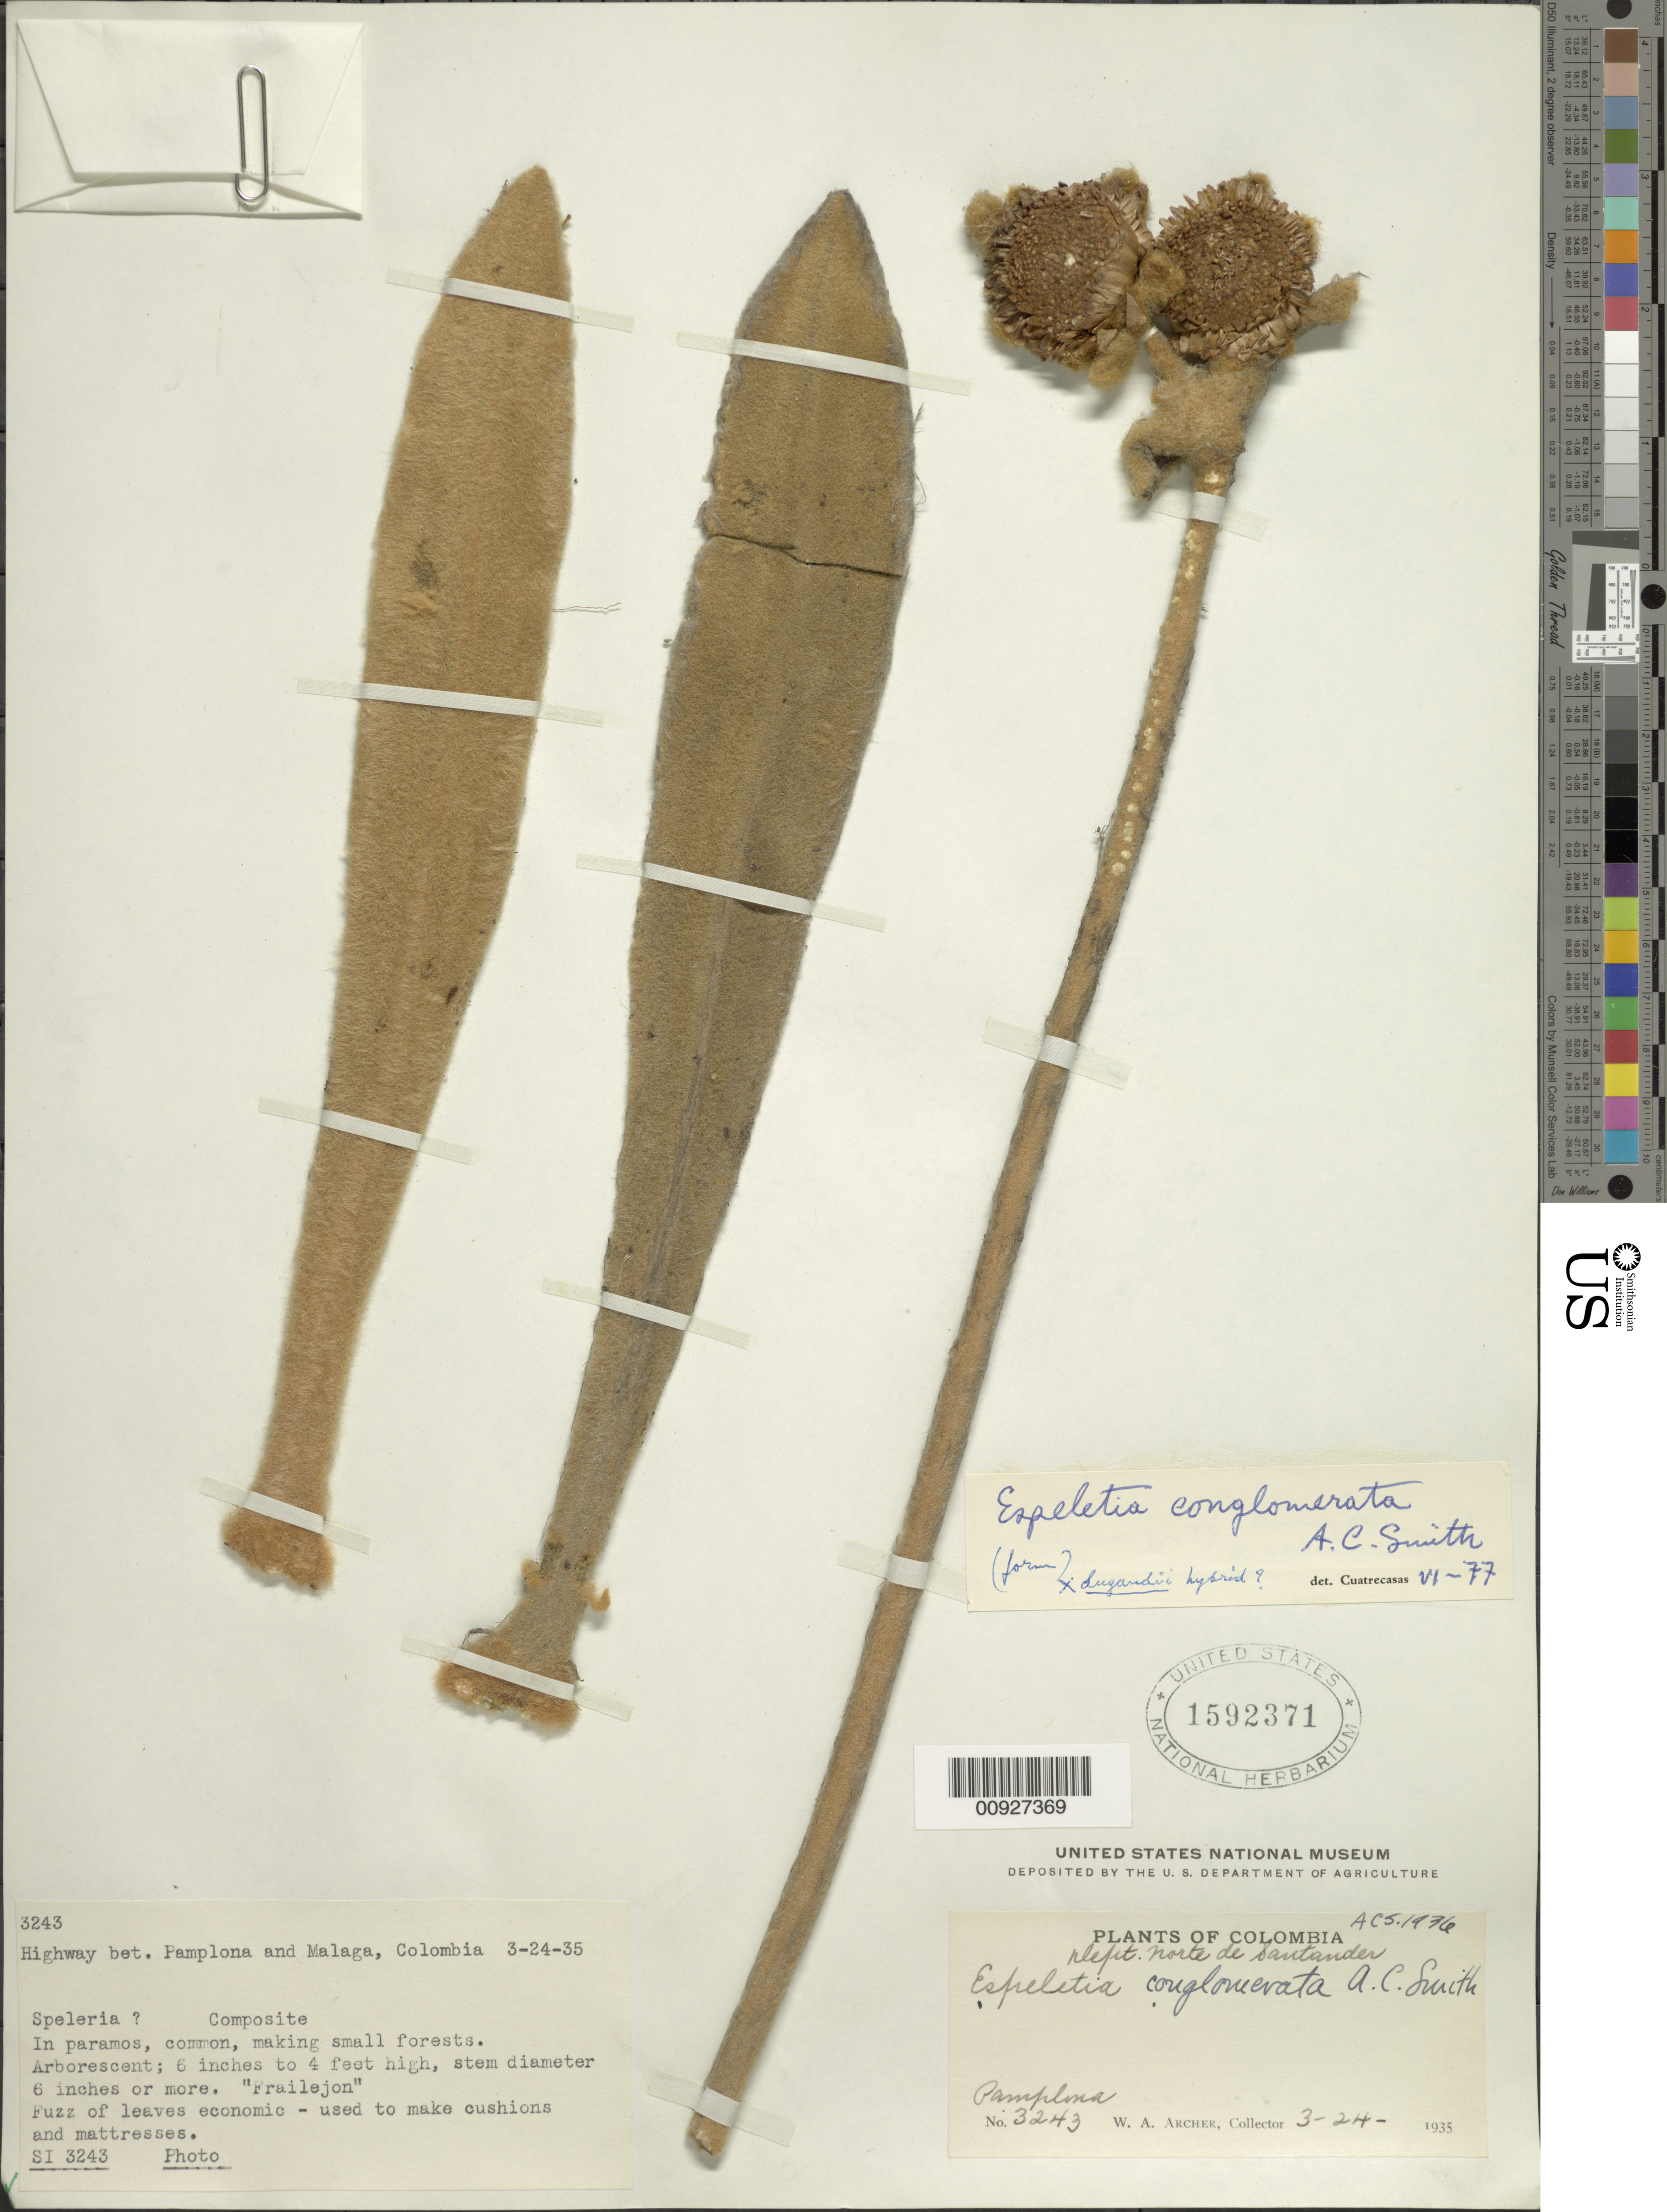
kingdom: Plantae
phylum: Tracheophyta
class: Magnoliopsida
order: Asterales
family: Asteraceae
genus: Espeletia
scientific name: Espeletia conglomerata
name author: A.C. Sm.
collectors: W. A. Archer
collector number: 3243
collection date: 1935-03-24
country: Colombia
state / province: Norte de Santander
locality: Pamplona and Malaga. Highway bet.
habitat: In paramos, common, making small forests.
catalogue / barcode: US 1592371